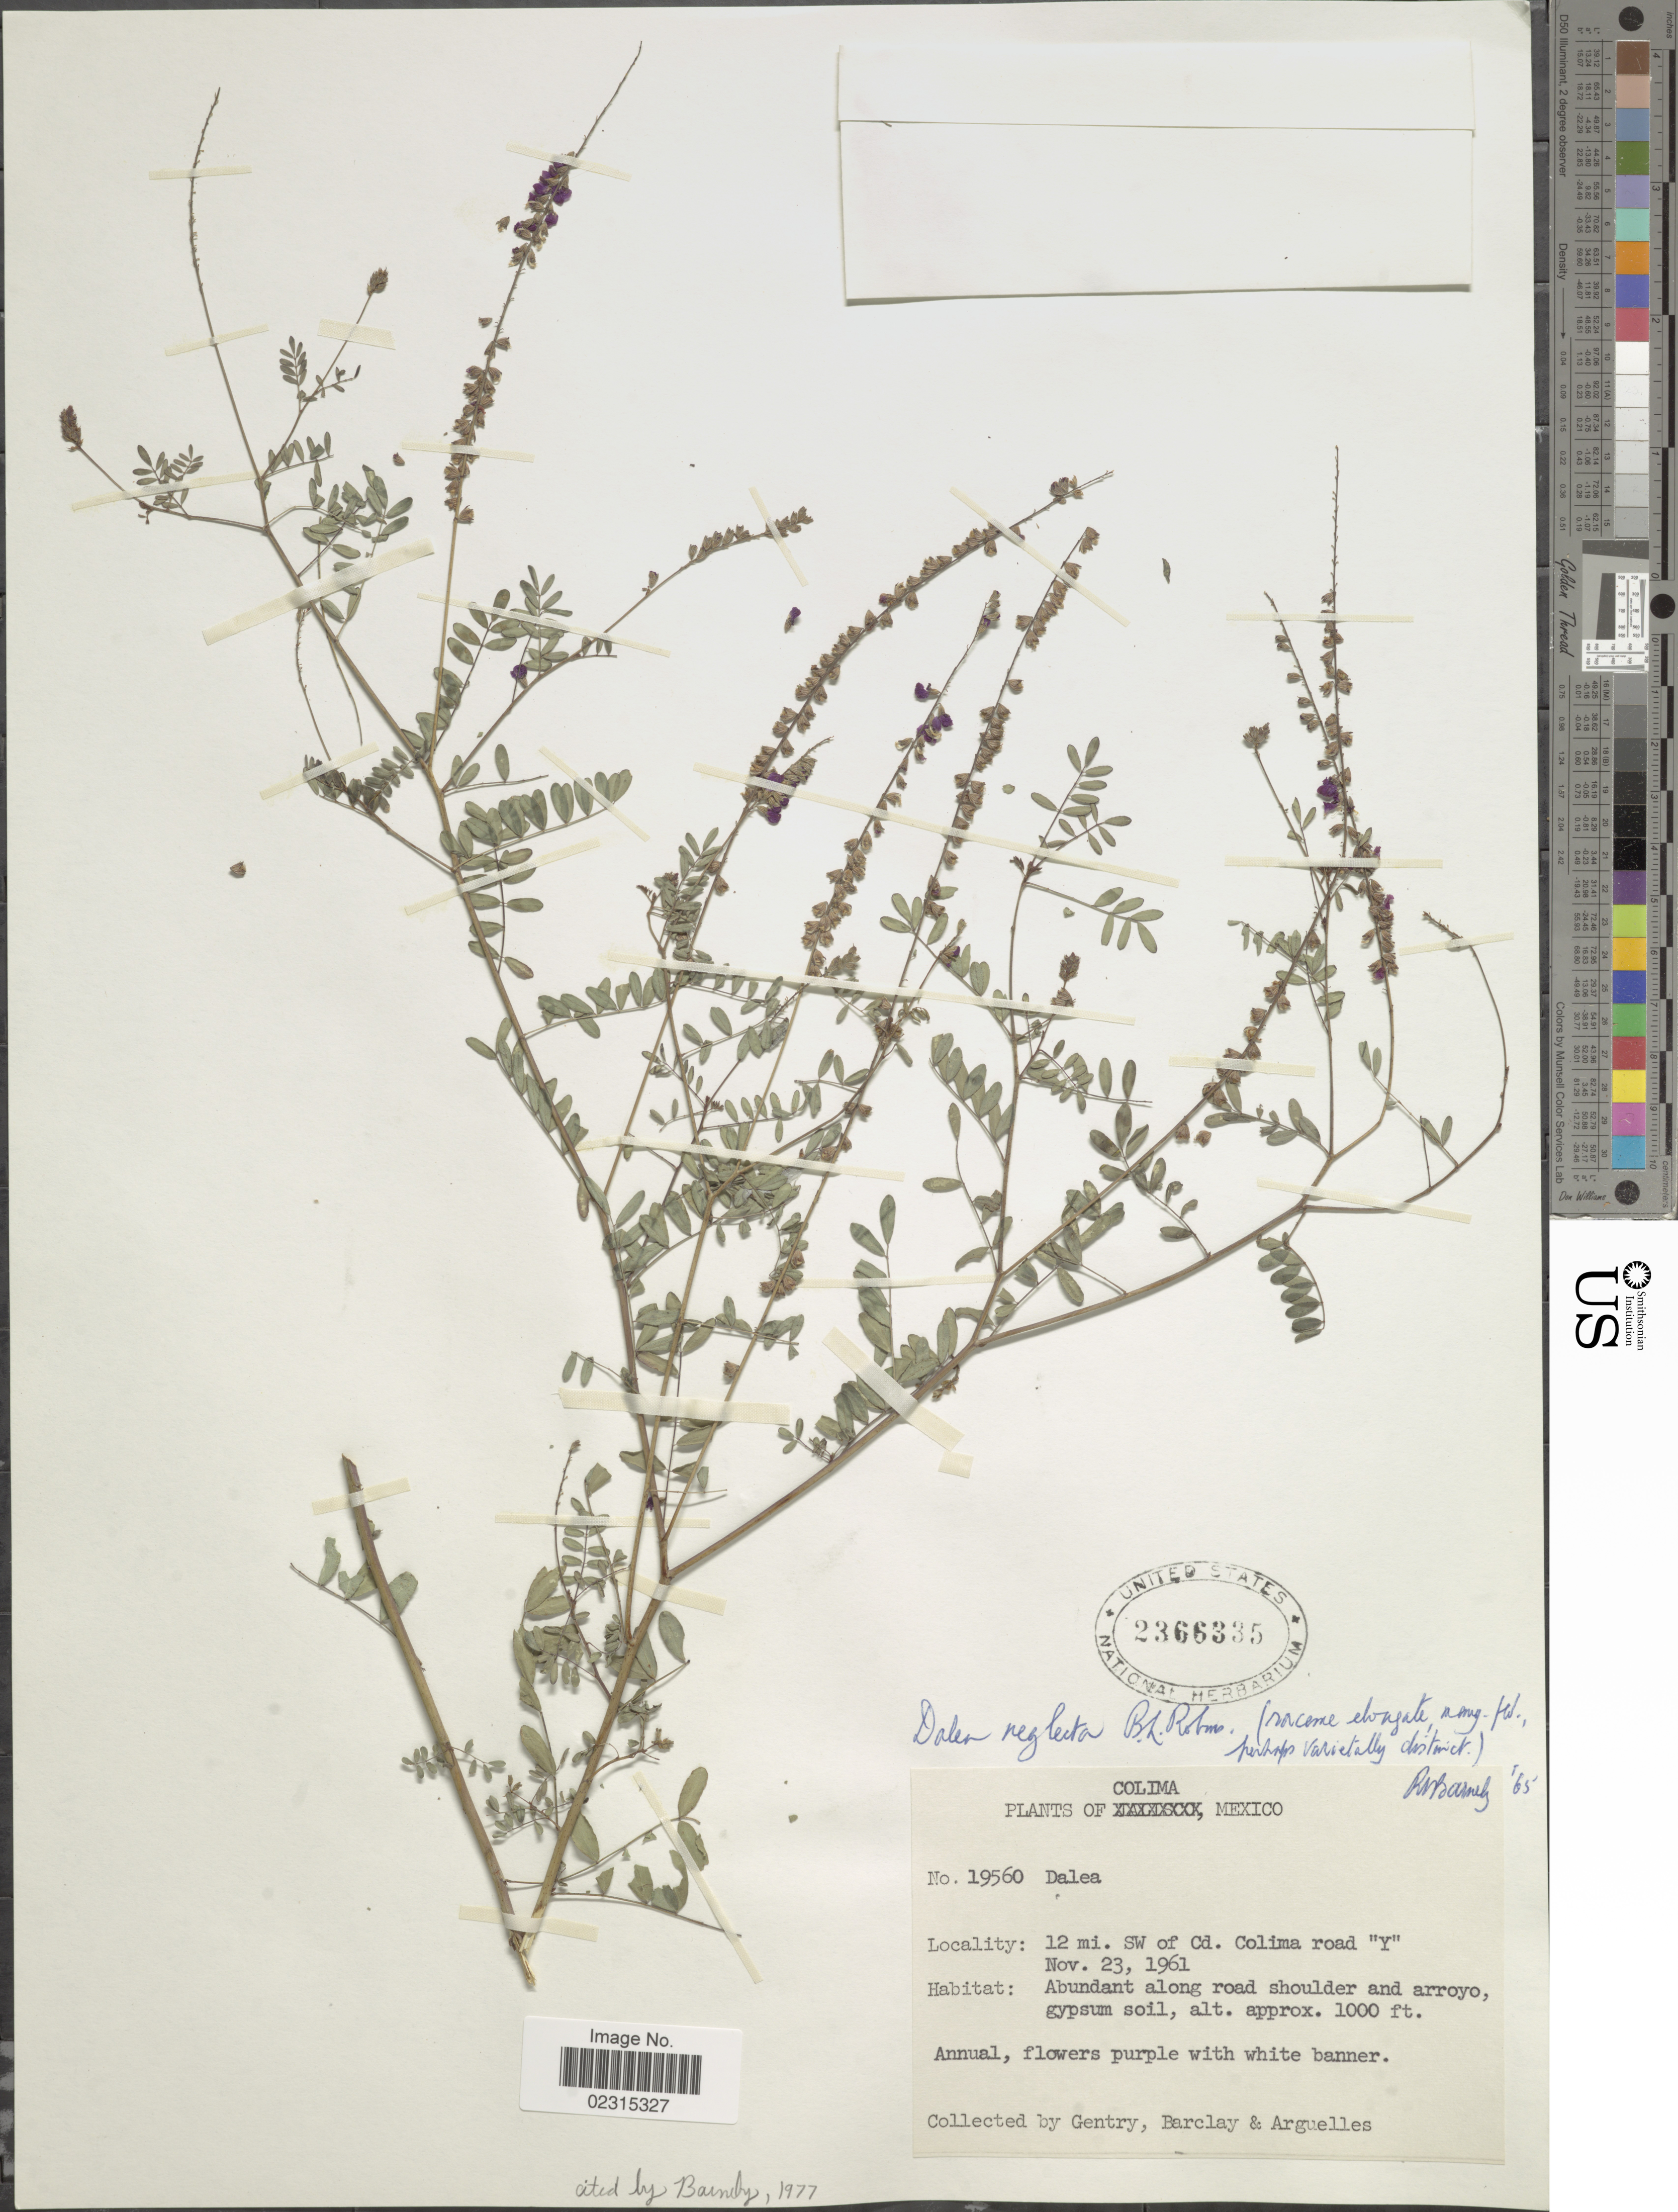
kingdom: Plantae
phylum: Tracheophyta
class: Magnoliopsida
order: Fabales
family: Fabaceae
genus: Marina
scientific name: Marina neglecta var. neglecta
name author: (B.L. Rob.) Barneby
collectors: Gentry, --, -- Barclay & Arguelles, --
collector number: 19560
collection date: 1961-11-23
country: Mexico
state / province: Colima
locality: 12 mi SW of Cd. Colima road 'Y'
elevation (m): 305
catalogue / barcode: US 2366335